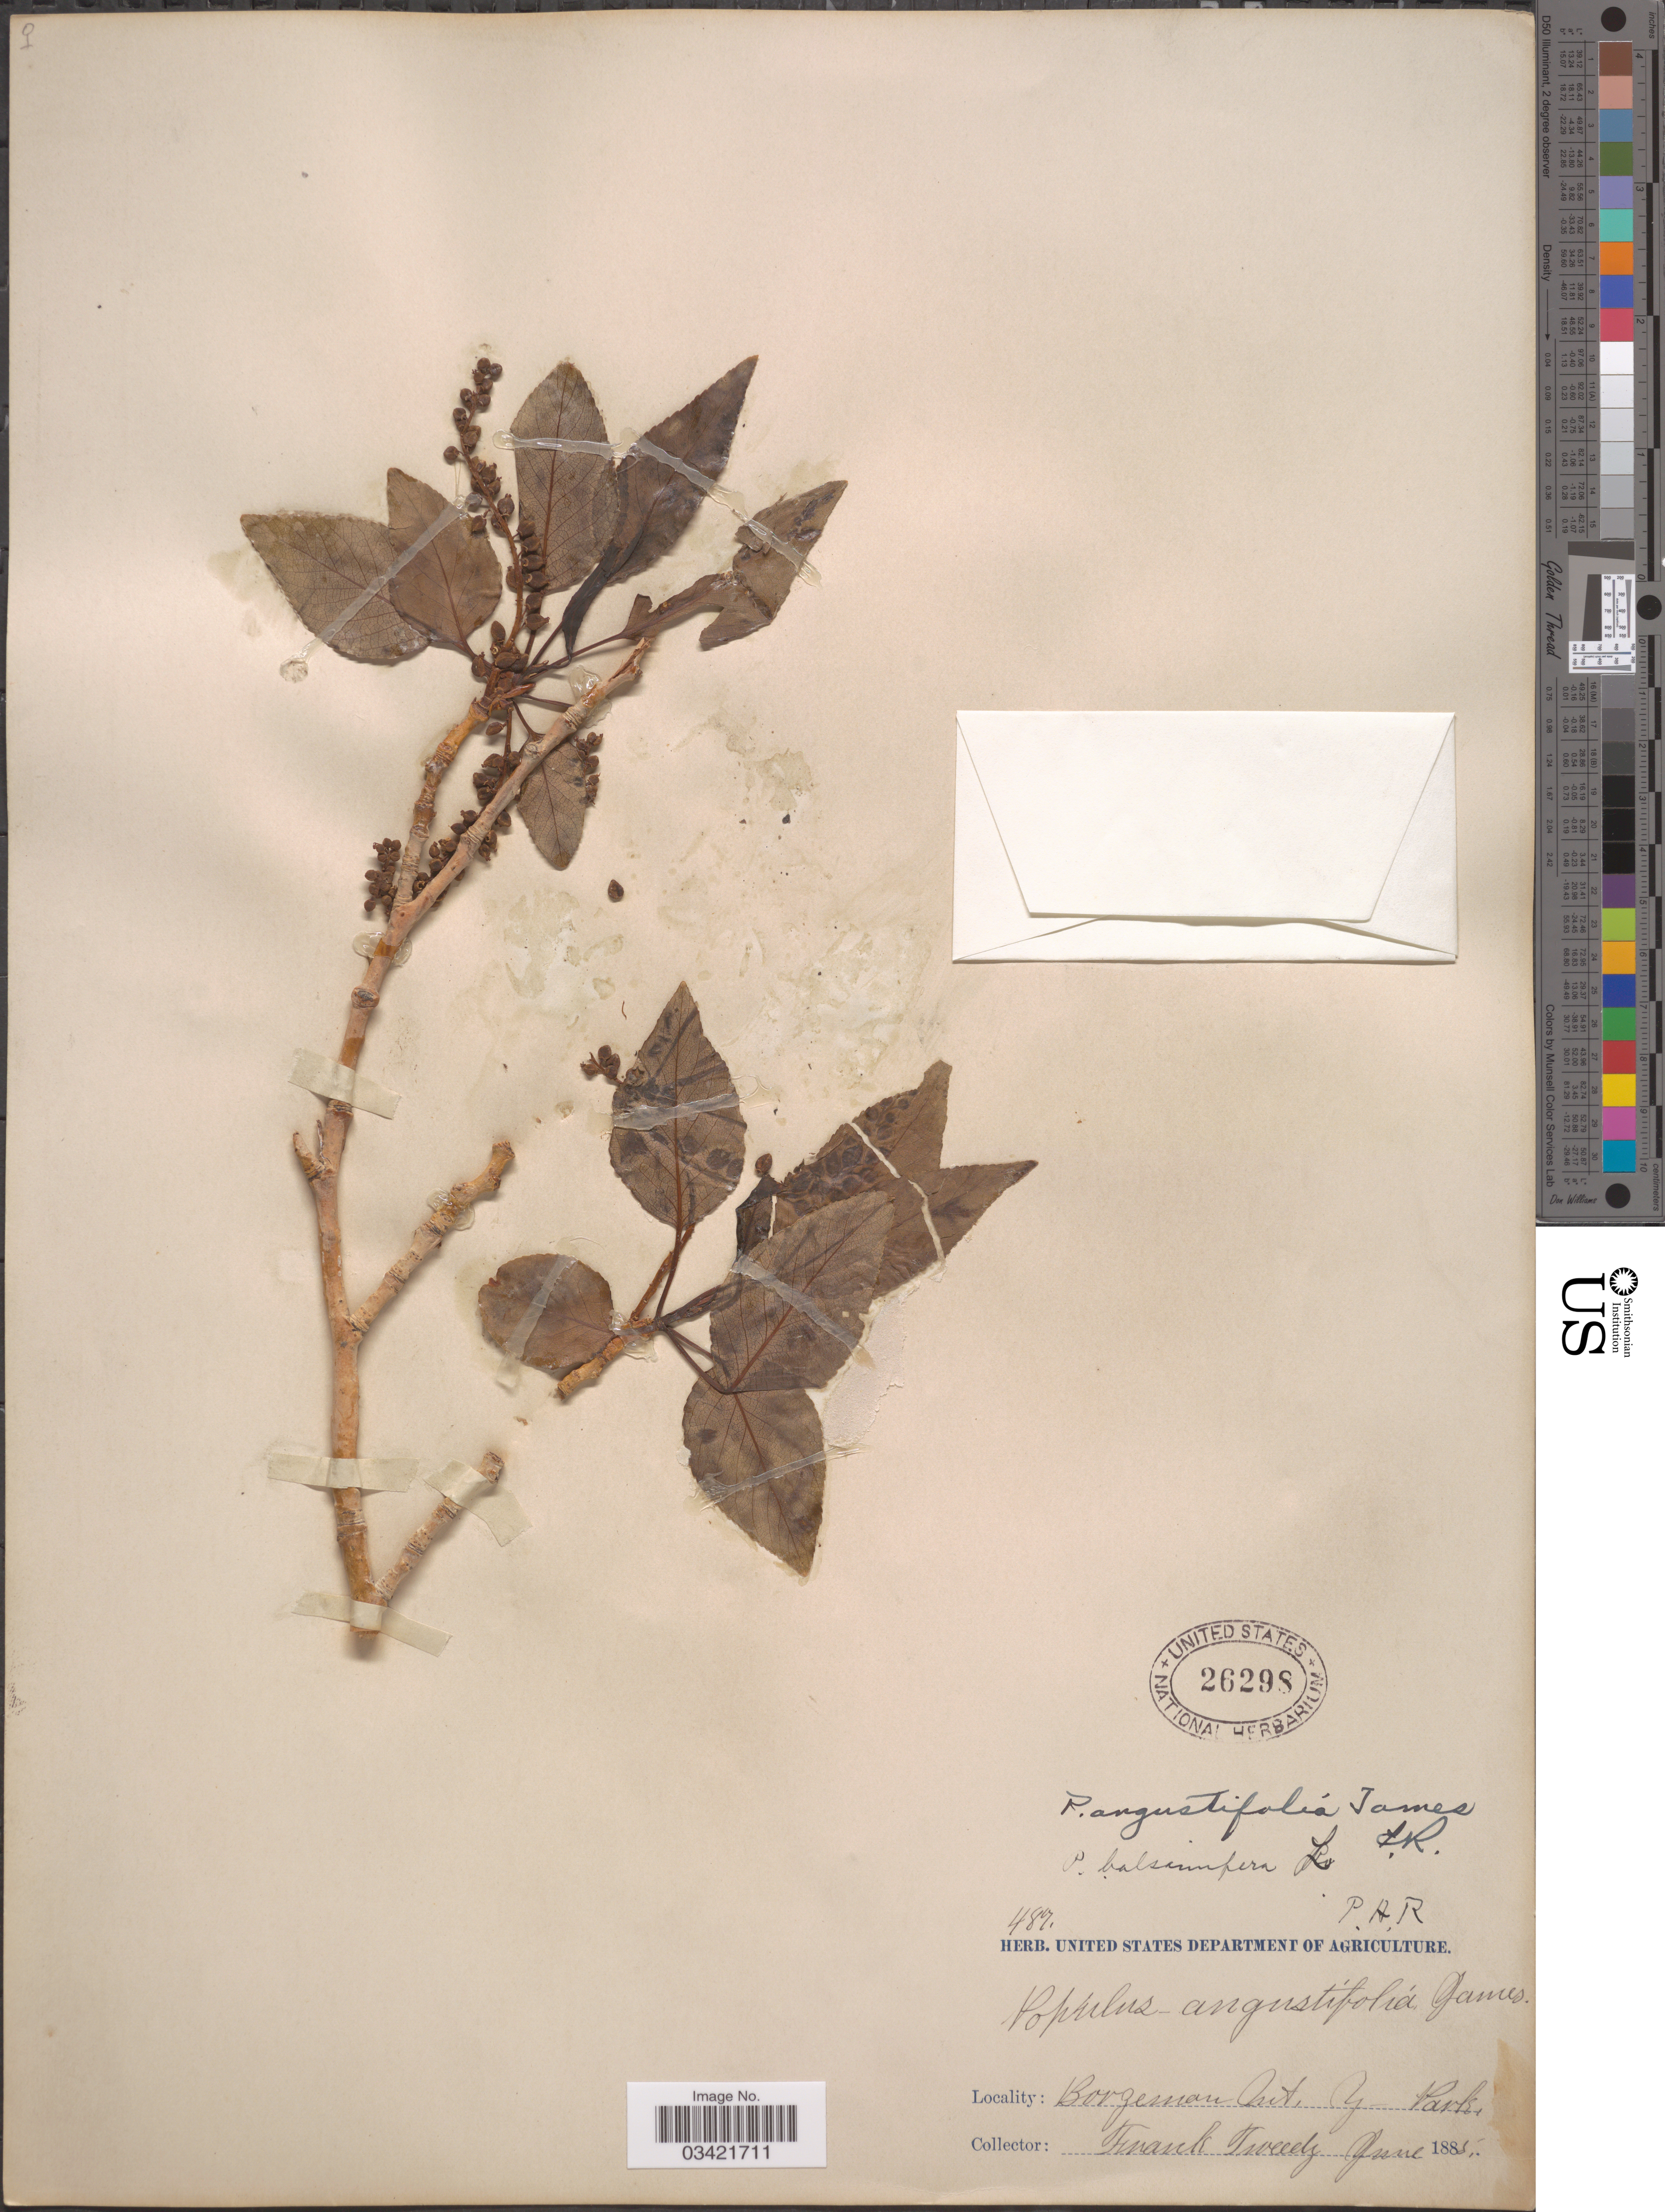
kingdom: Plantae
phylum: Tracheophyta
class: Magnoliopsida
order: Malpighiales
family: Salicaceae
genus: Populus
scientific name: Populus balsamifera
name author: L.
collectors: F. Tweedy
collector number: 487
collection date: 1885-06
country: United States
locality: Bozeman Mt. Y. Park.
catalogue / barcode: US 26298